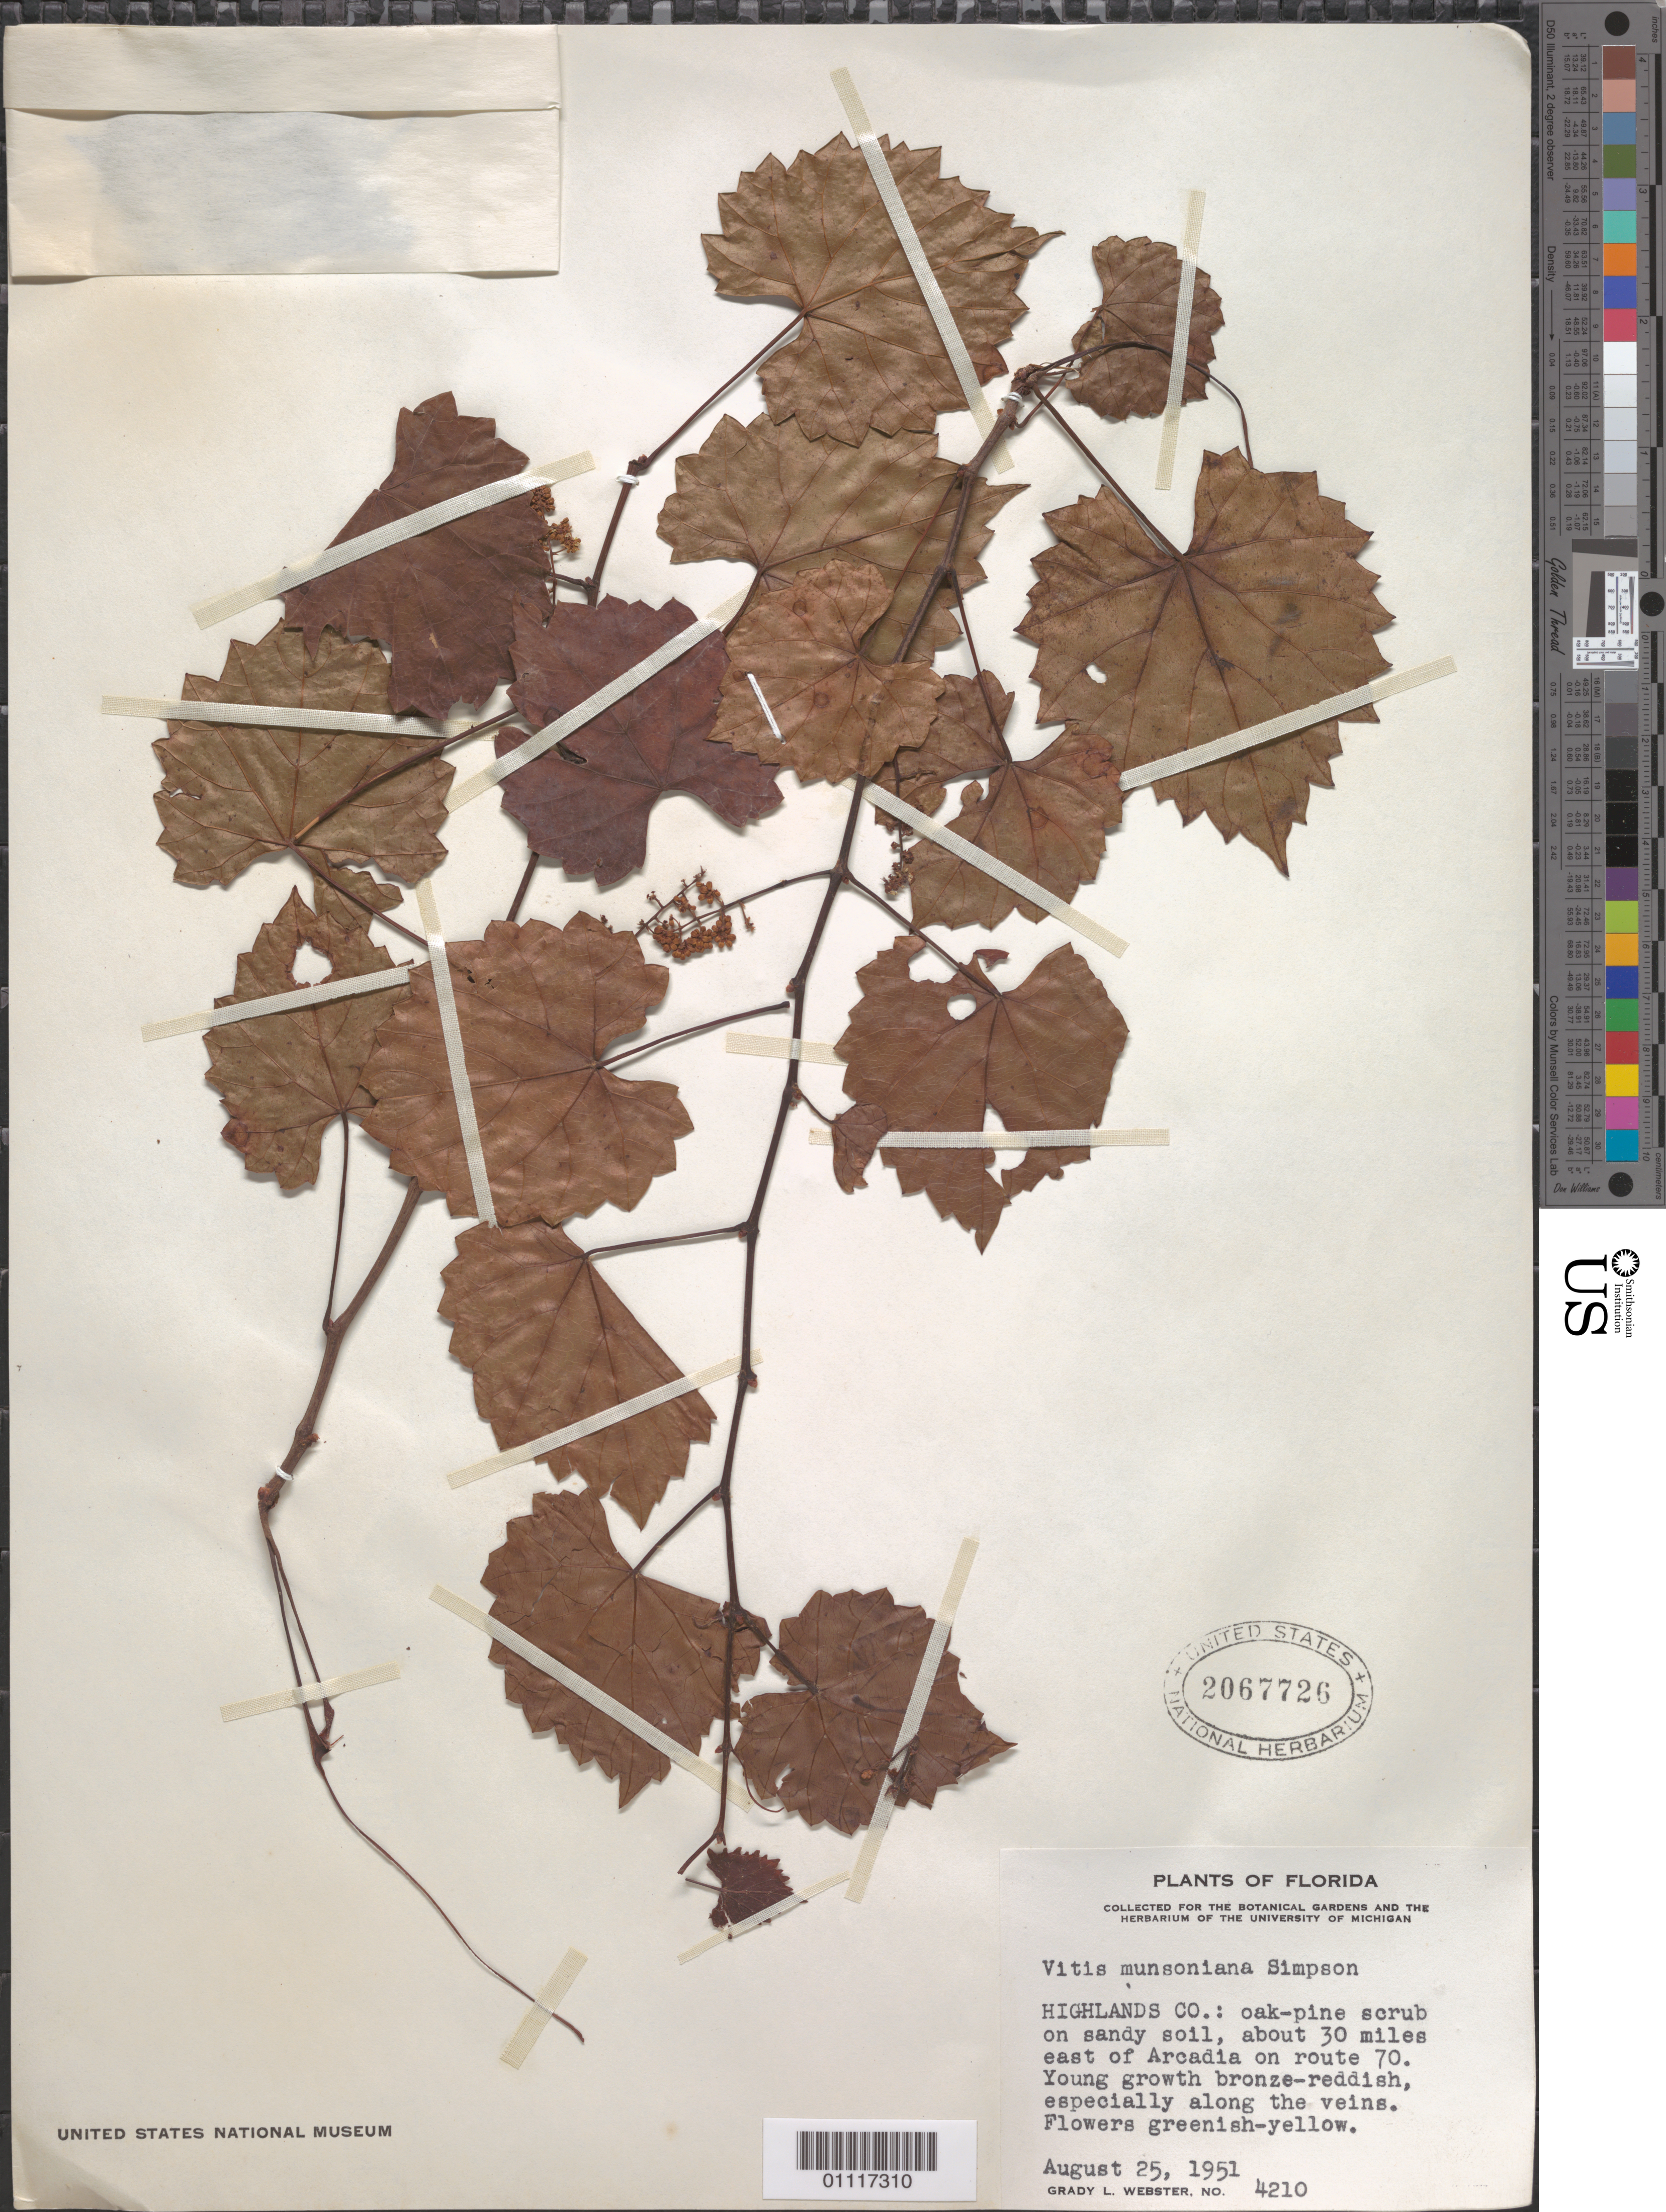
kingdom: Plantae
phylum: Tracheophyta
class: Magnoliopsida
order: Vitales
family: Vitaceae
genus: Vitis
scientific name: Vitis munsoniana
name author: J.H. Simpson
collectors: G. L. Webster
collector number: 4210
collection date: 1951-08-25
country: United States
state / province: Florida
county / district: Highlands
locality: about 30 miles east of Arcadia on route 70.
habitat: oak-pine scrub on sandy soil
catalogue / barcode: US 2067726